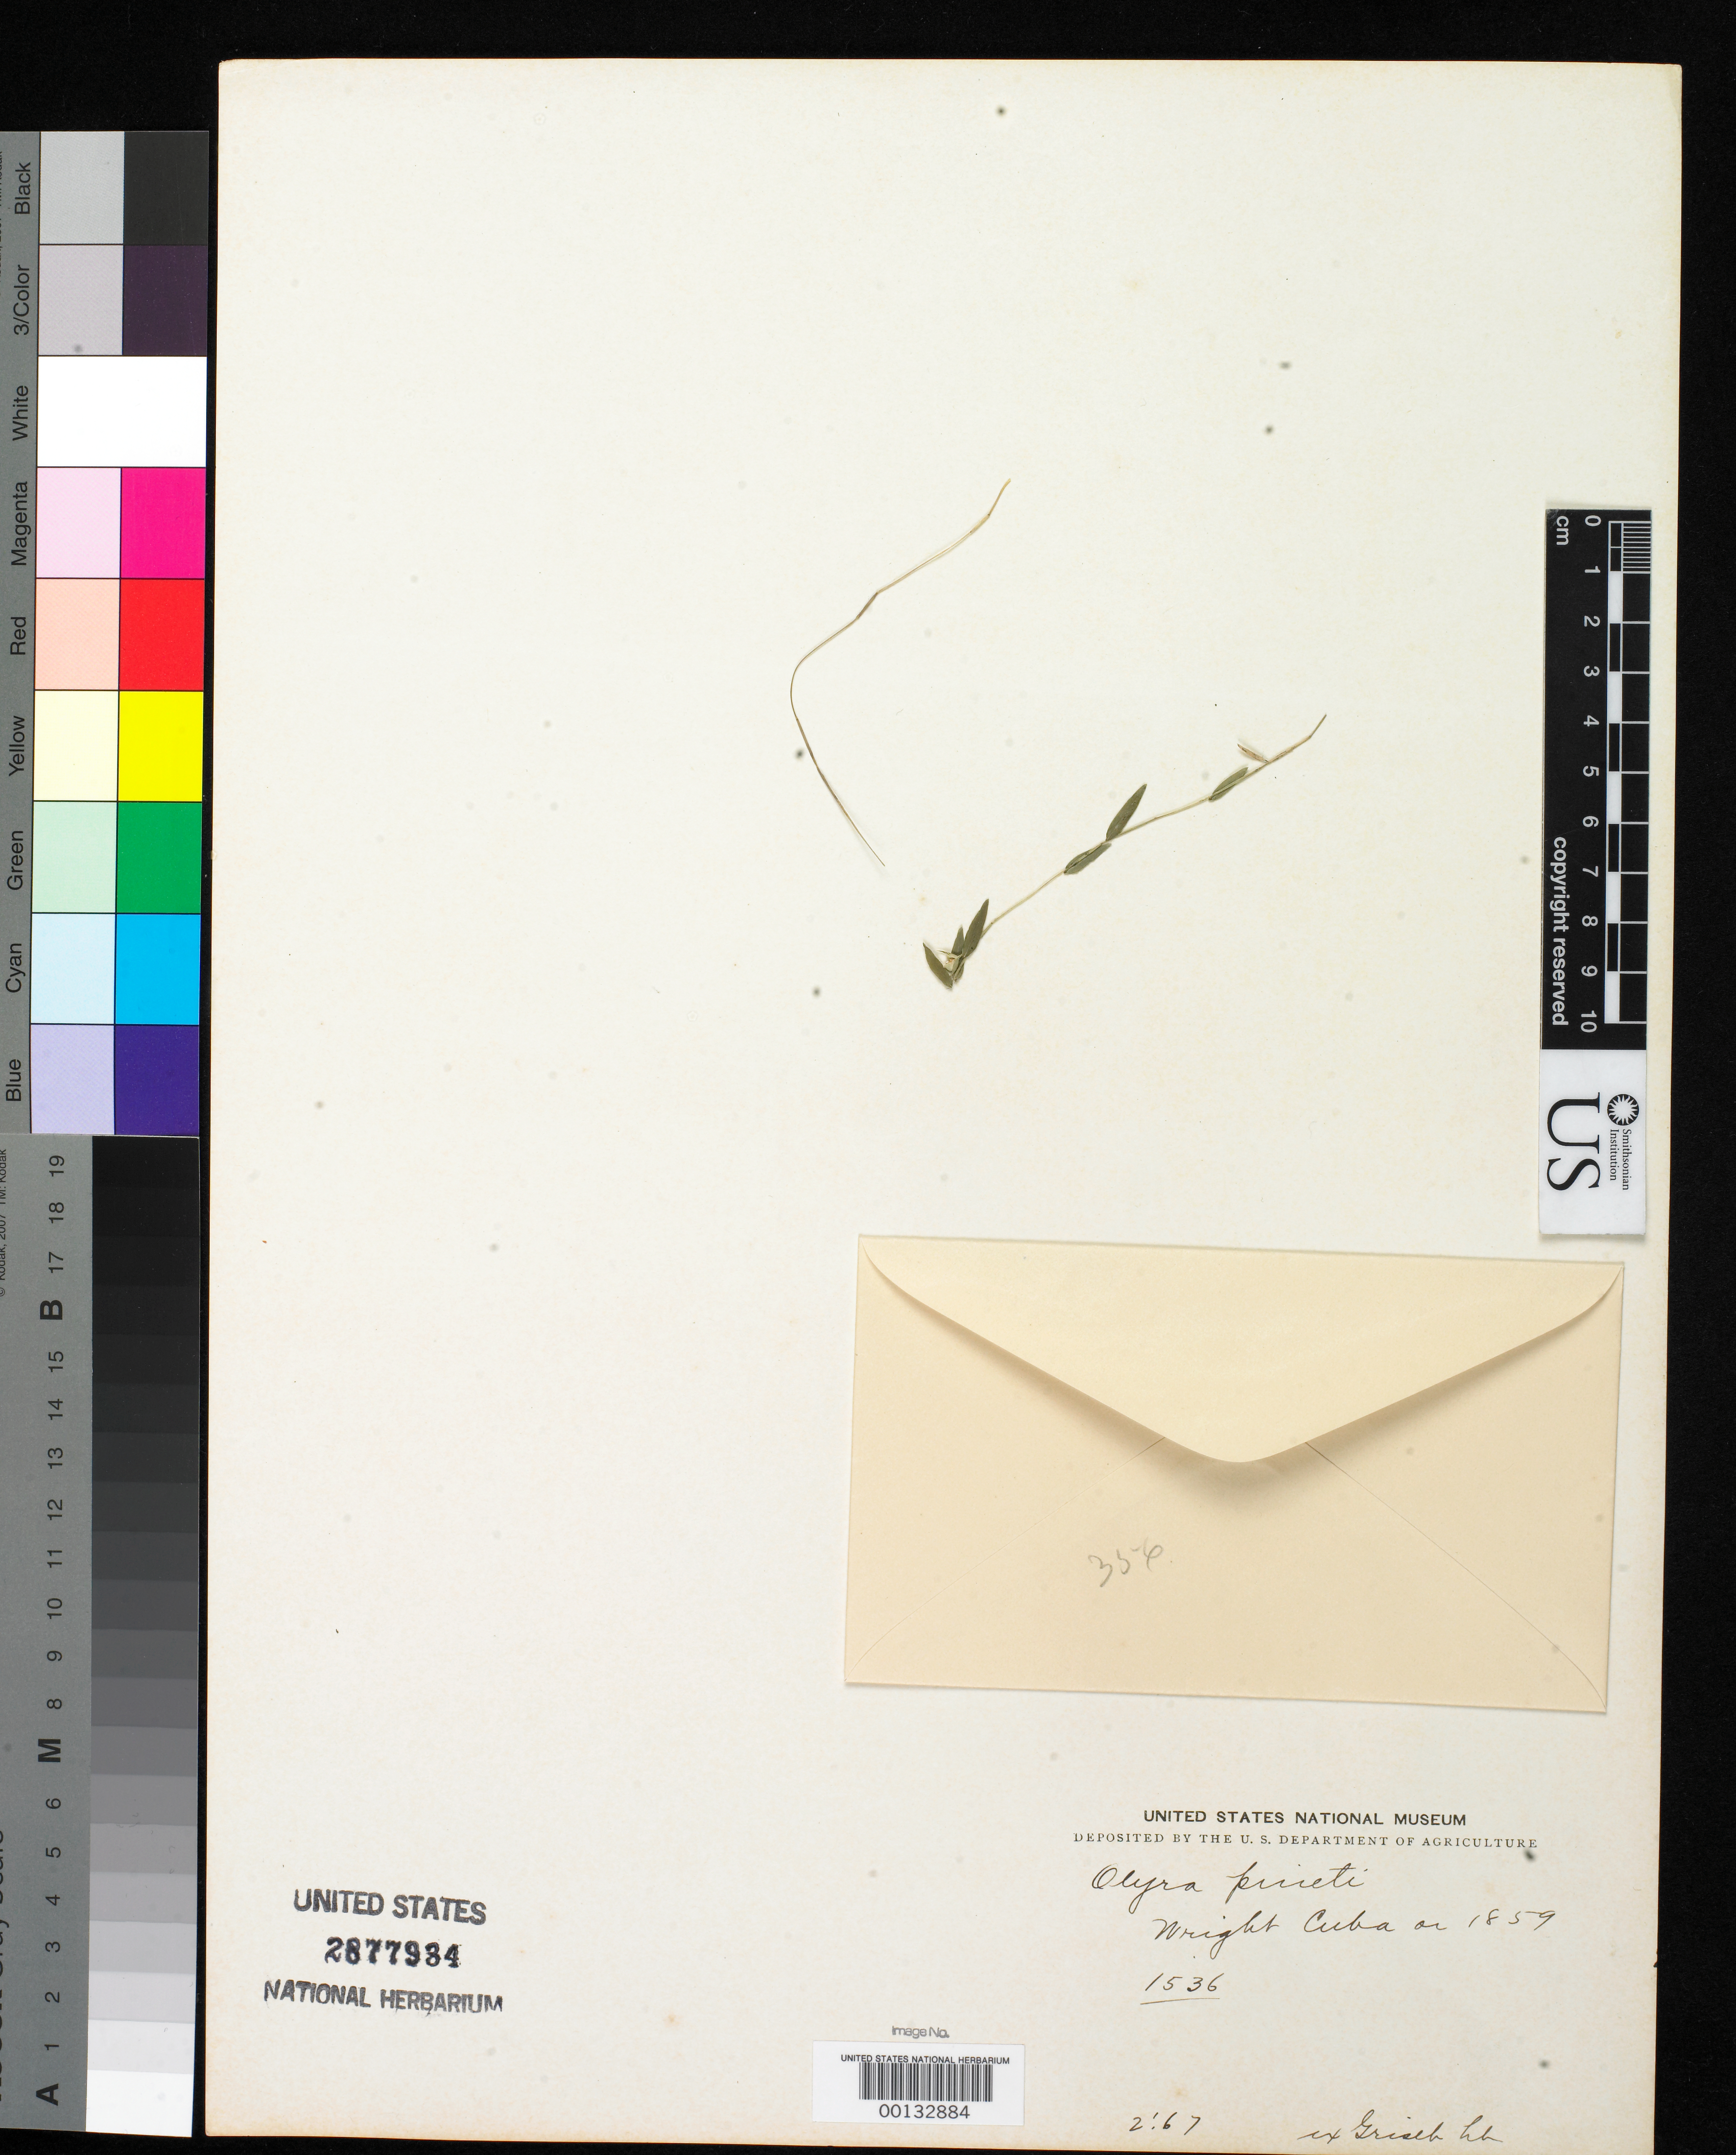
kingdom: Plantae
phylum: Tracheophyta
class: Liliopsida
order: Poales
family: Poaceae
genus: Olyra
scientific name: Olyra pineti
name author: C. Wright ex Griseb.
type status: Type Fragment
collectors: C. Wright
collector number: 1536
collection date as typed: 1859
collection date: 1859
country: Cuba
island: Greater Antilles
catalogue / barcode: US 2877934